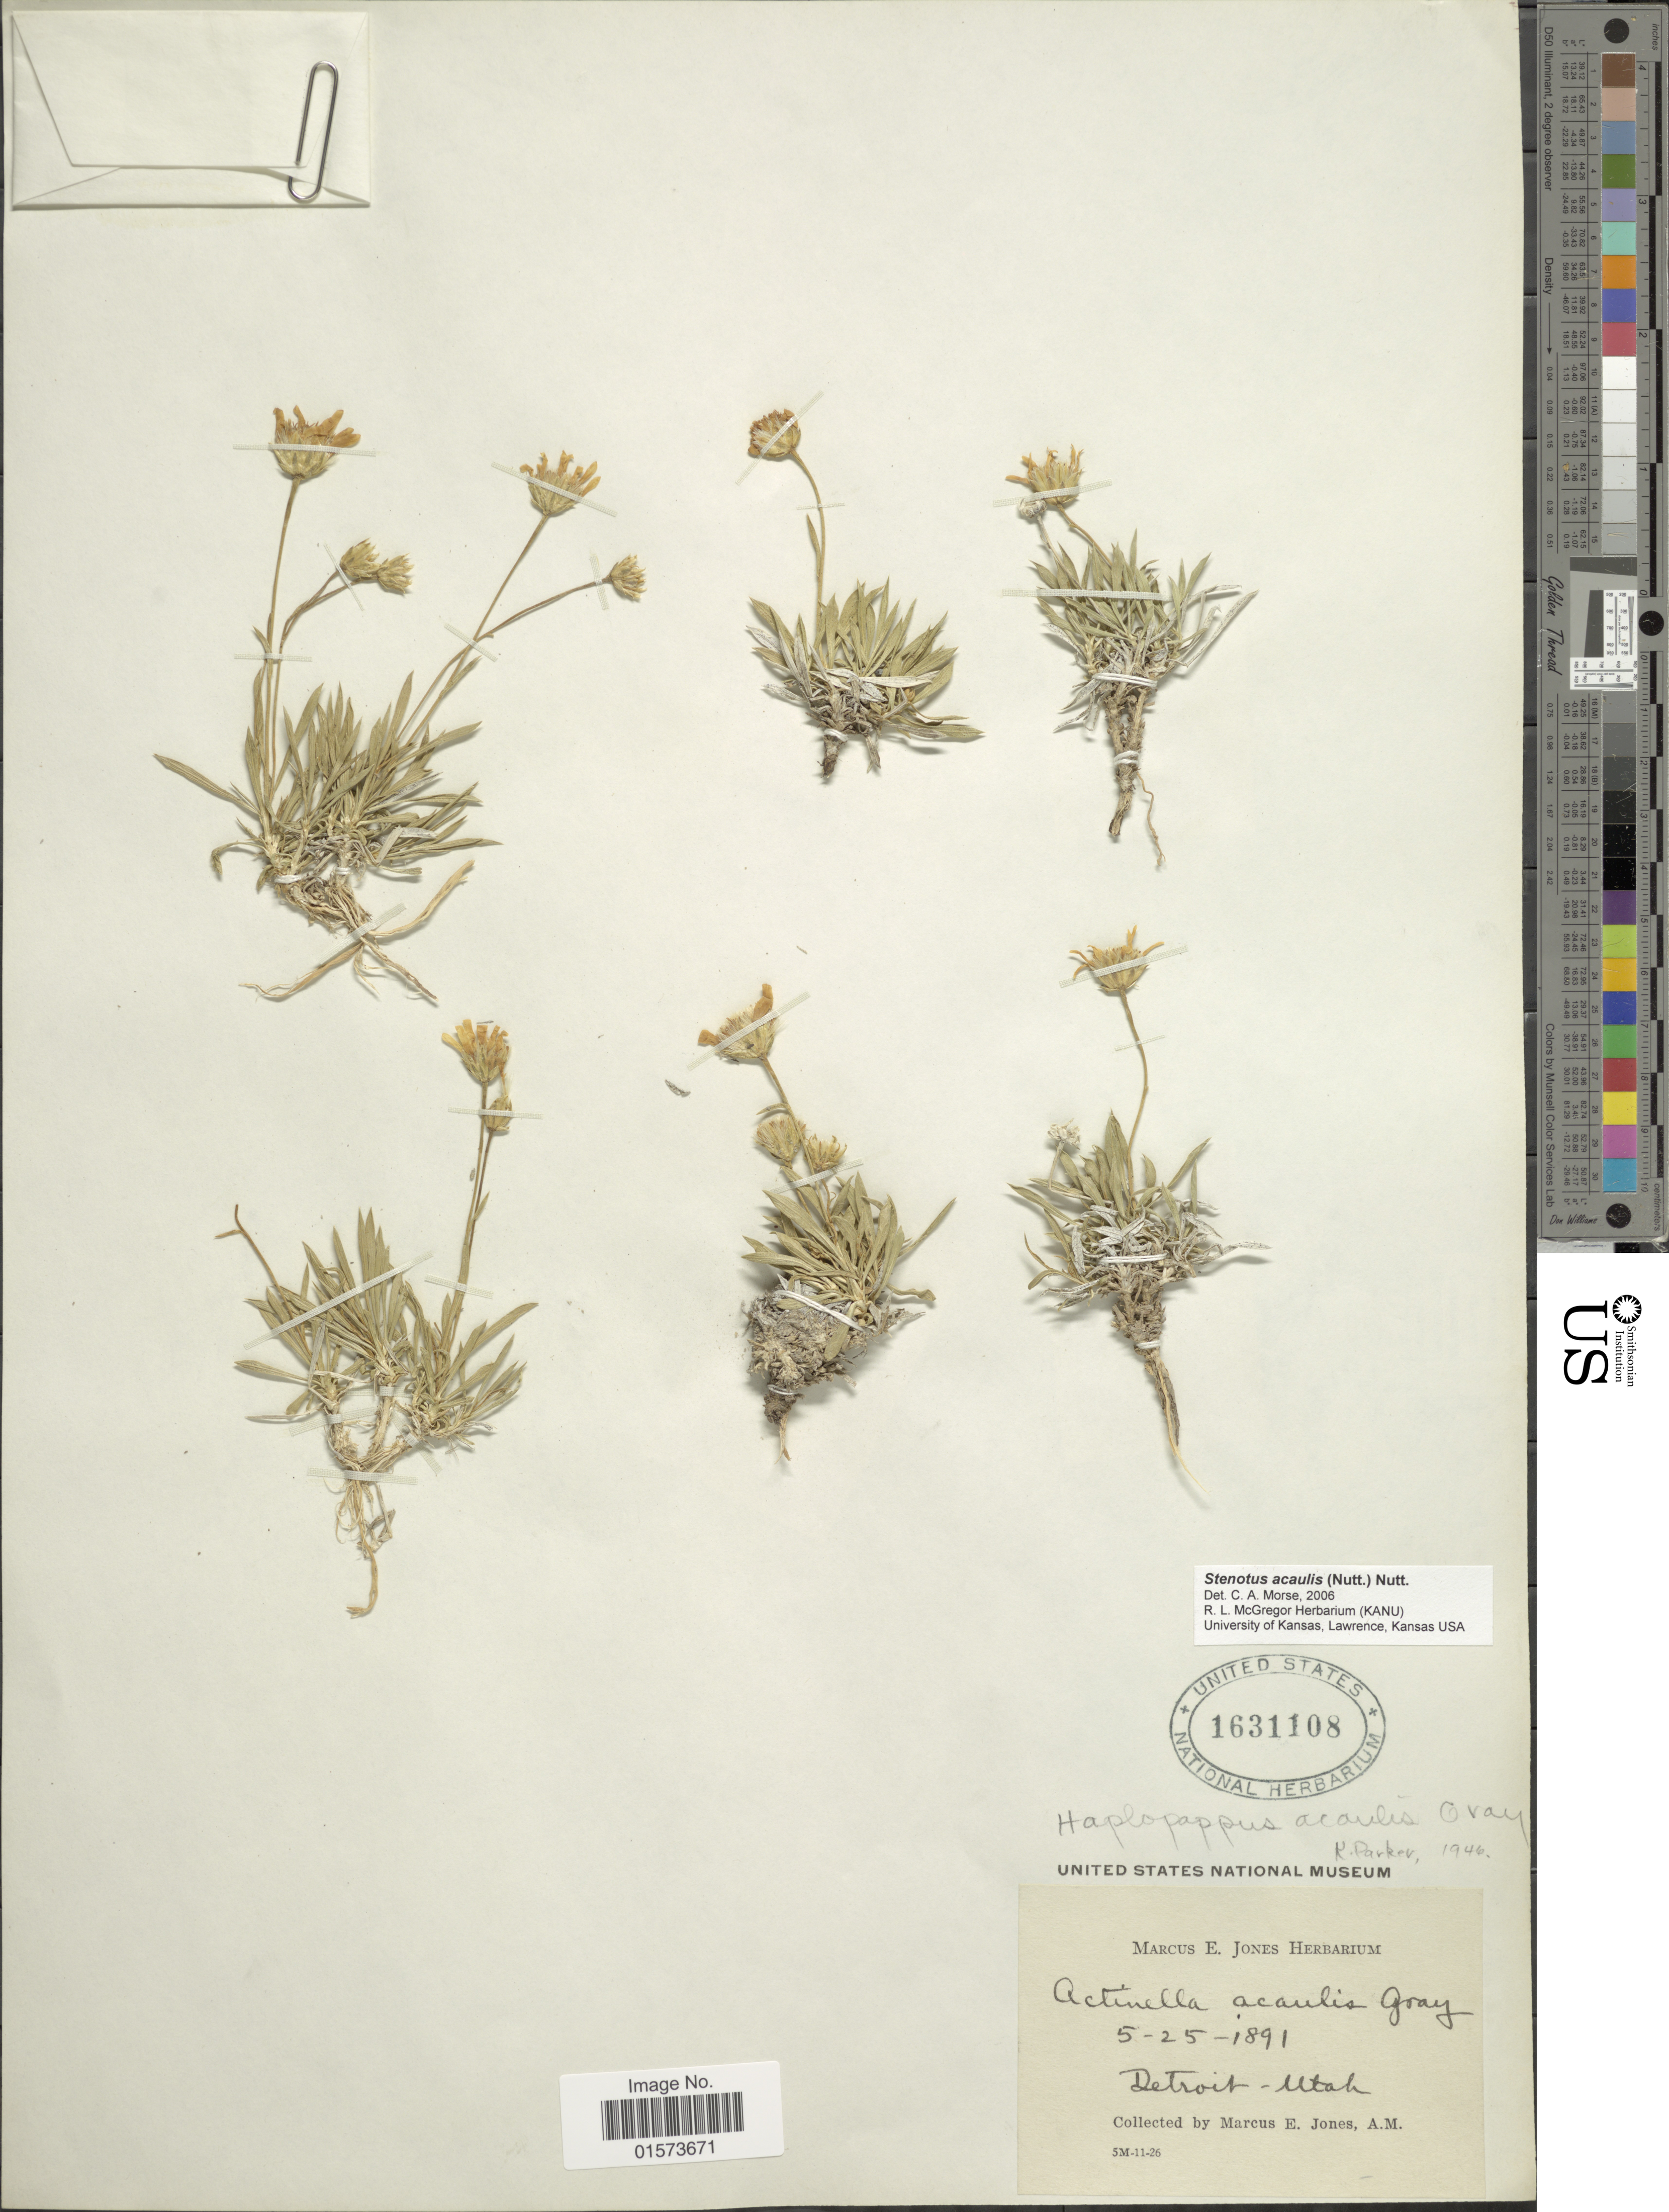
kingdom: Plantae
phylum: Tracheophyta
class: Magnoliopsida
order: Asterales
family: Asteraceae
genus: Stenotus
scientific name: Stenotus acaulis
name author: (Nutt.) Nutt.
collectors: M. E. Jones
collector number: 5M-11-26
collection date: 1891-05-25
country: United States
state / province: Utah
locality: Detroit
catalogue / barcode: US 1631108